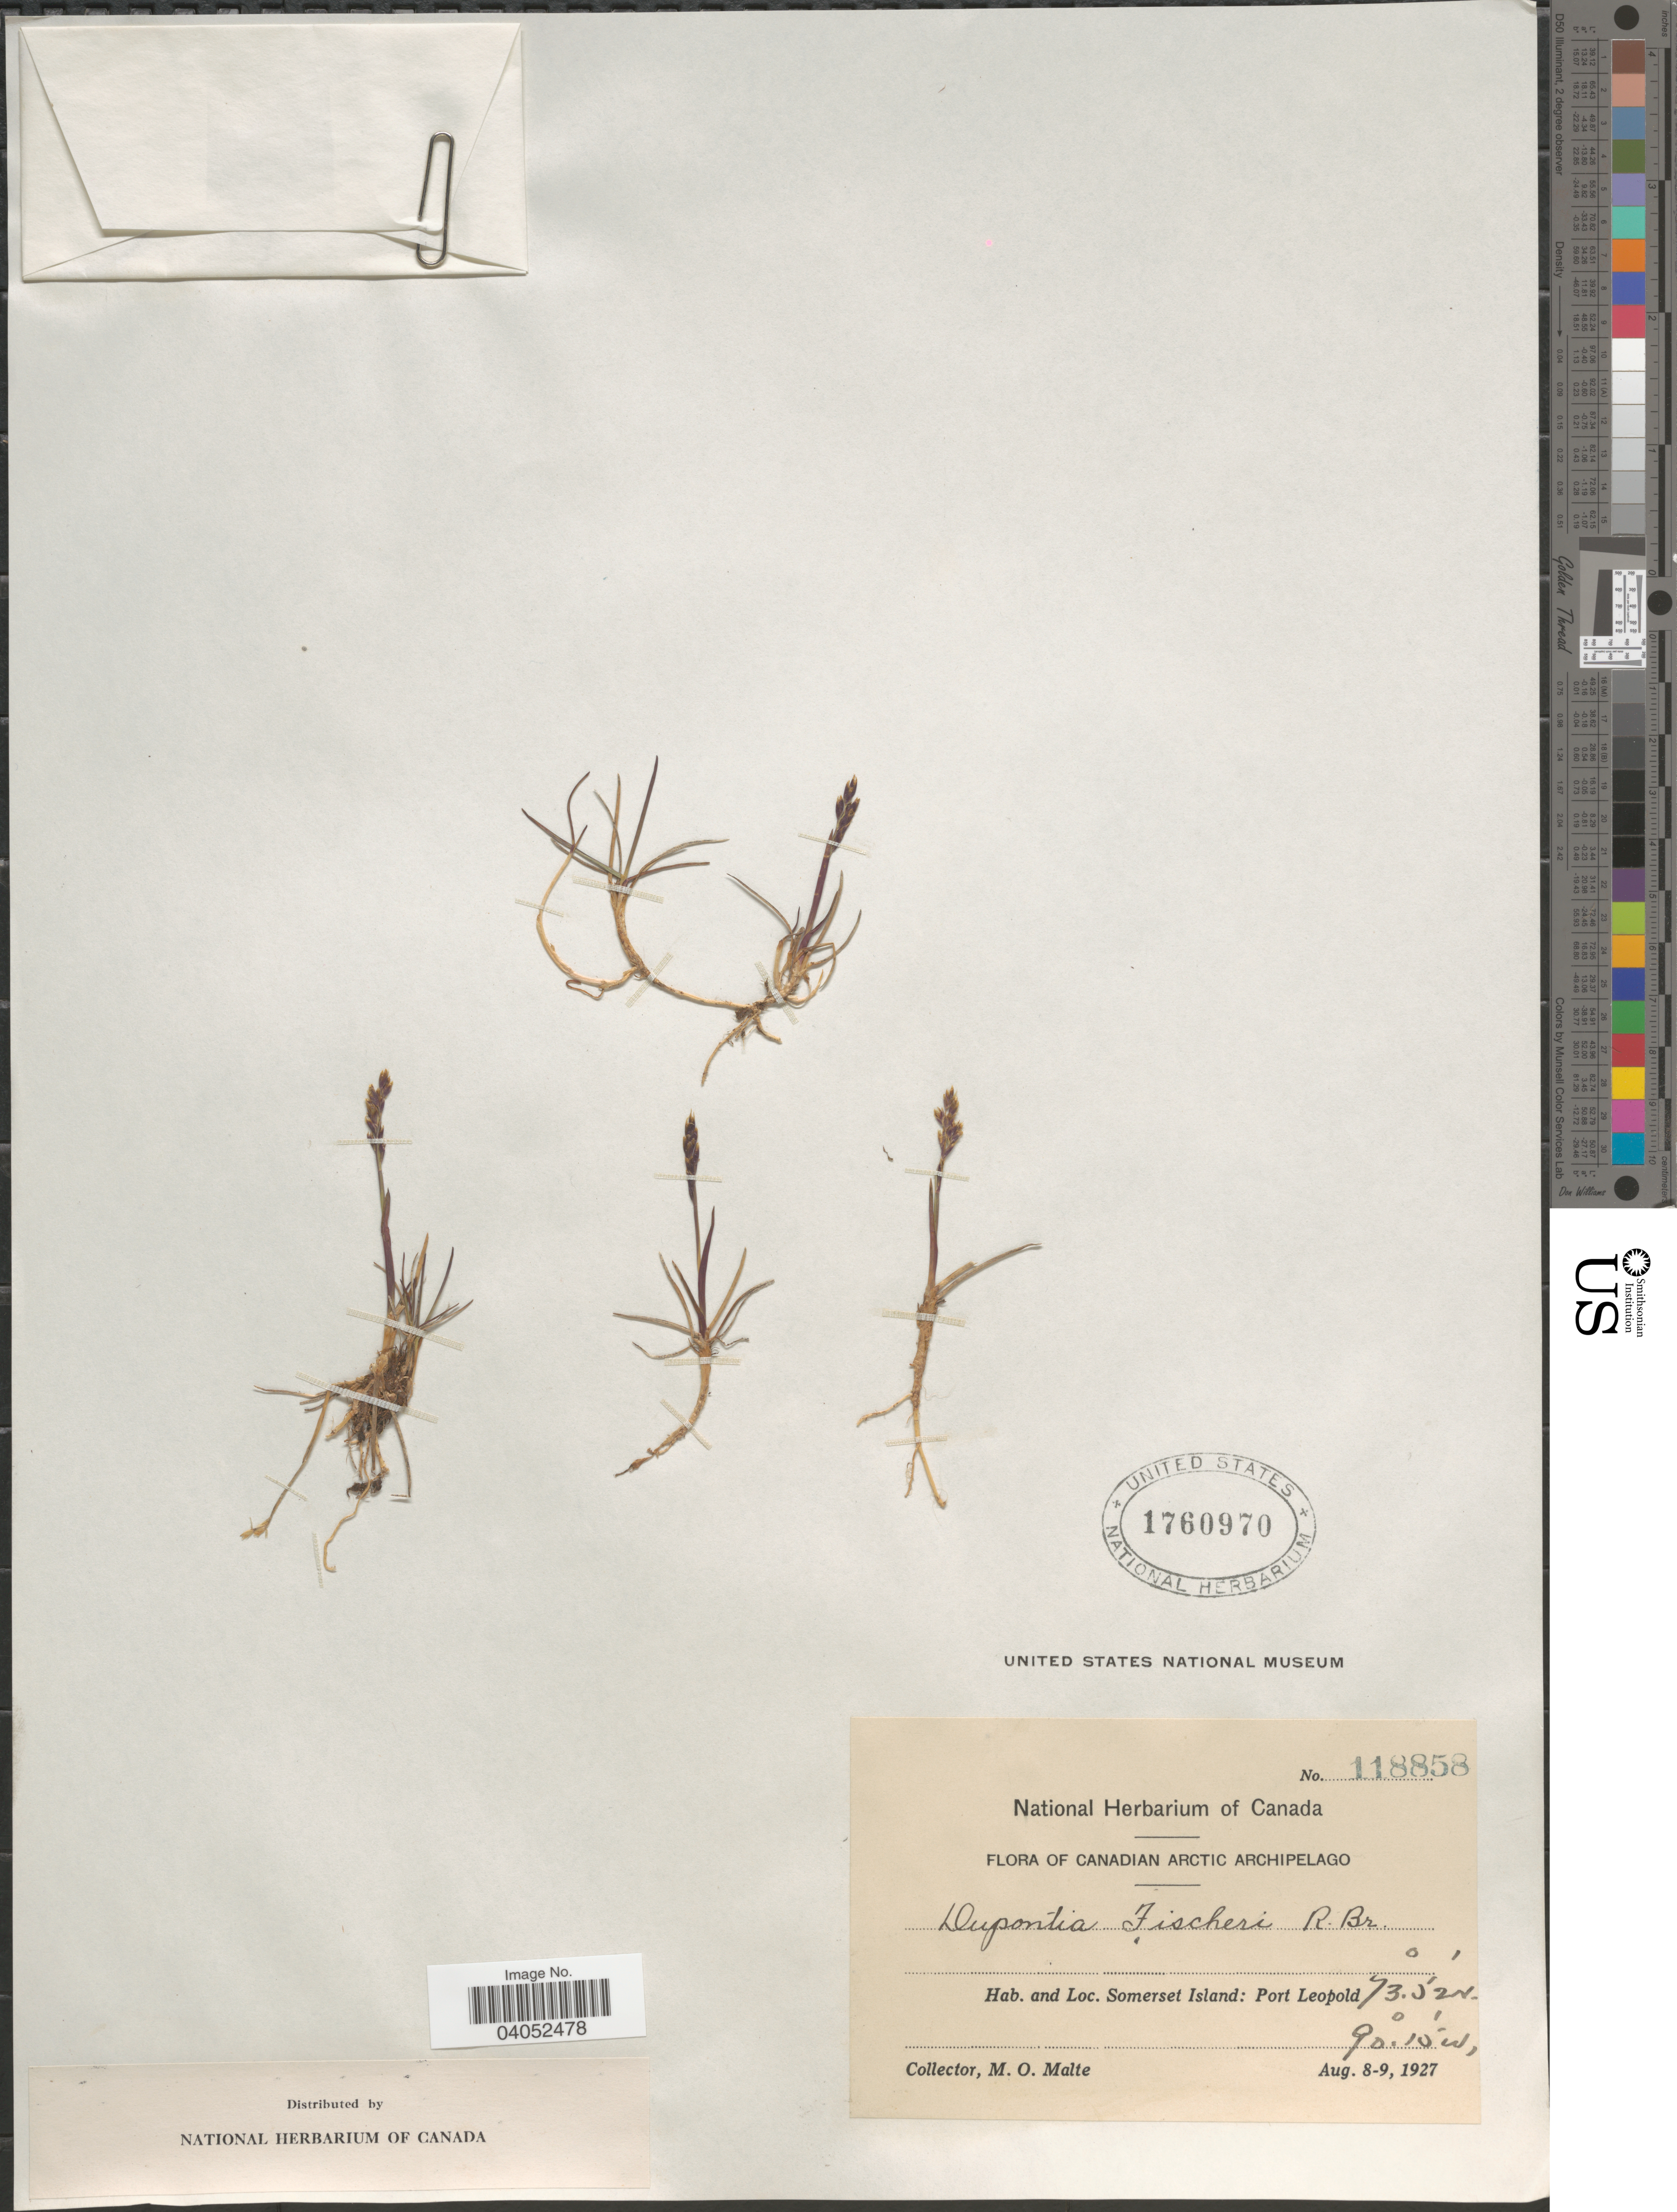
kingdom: Plantae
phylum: Tracheophyta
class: Liliopsida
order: Poales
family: Poaceae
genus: Dupontia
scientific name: Dupontia micrantha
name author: Holm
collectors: M. O. Malte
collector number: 118858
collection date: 1927-08-08/1927-08-09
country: Canada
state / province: Nunavut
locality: Canadian Arctic Archipelago. Somerset Island: Port Leopold.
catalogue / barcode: US 1760970